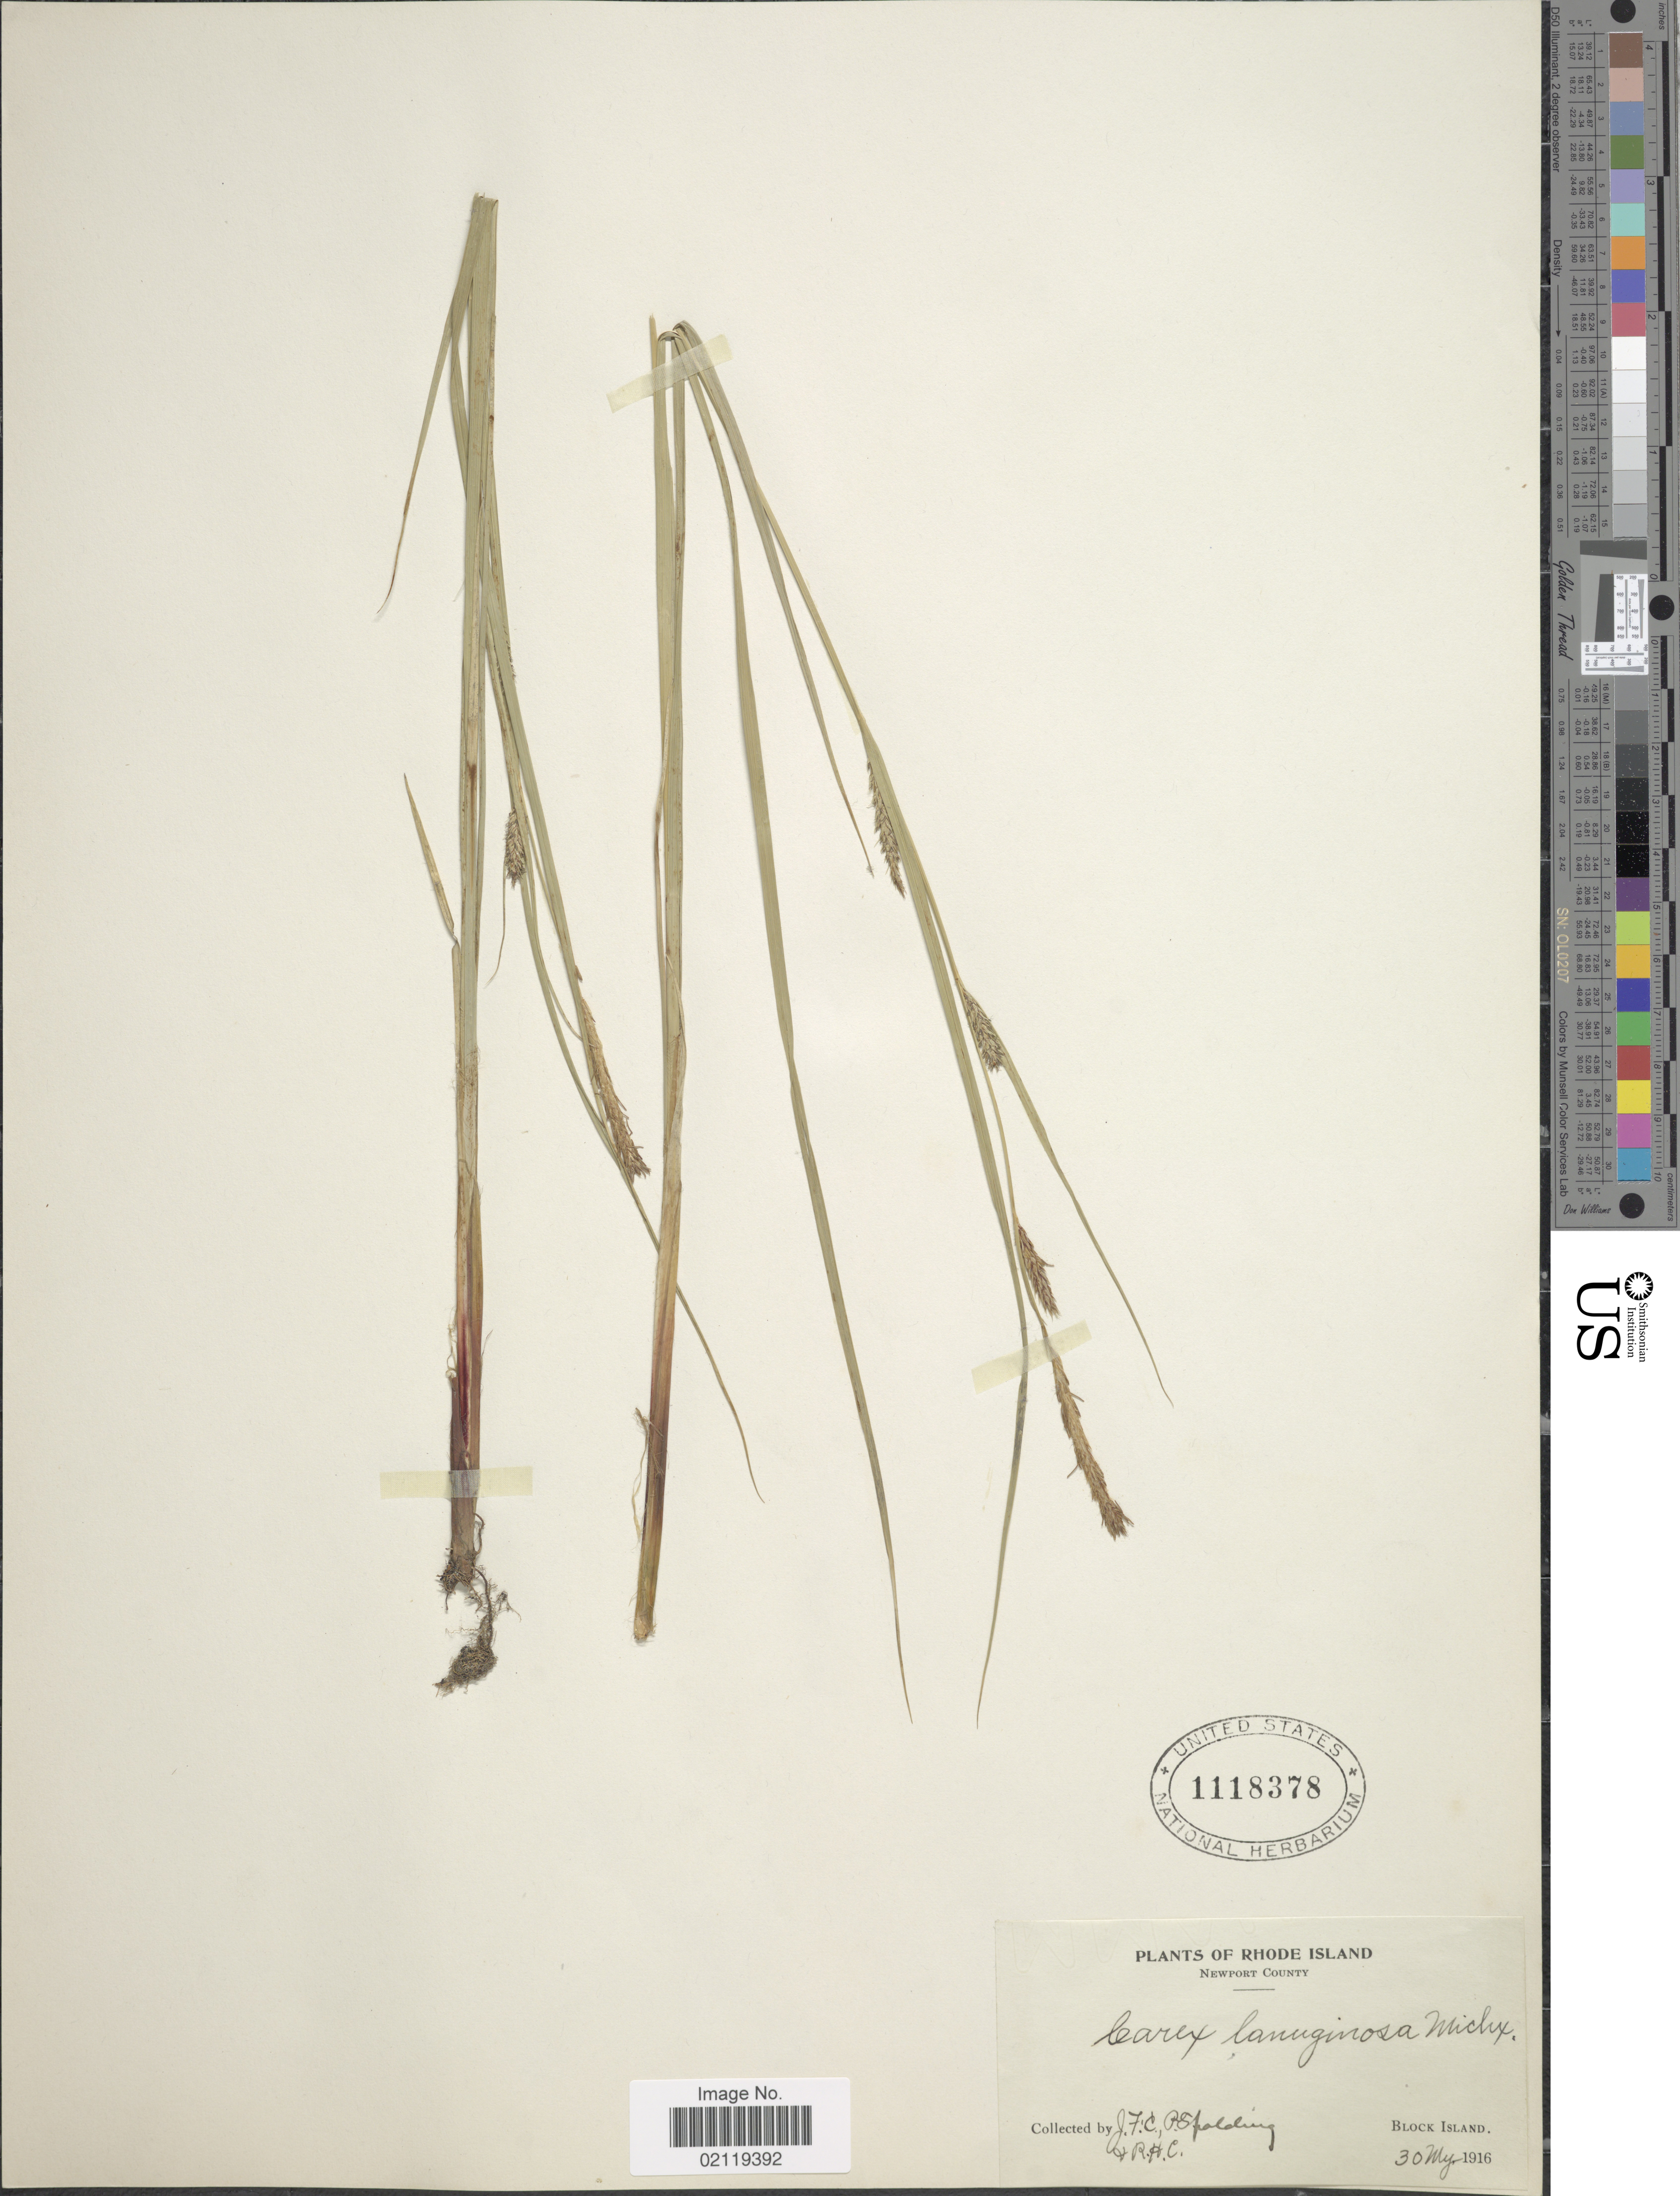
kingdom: Plantae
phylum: Tracheophyta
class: Liliopsida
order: Poales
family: Cyperaceae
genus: Carex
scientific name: Carex pellita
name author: Muhl. ex Willd.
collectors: J. Collins, P. Spalding & R. H. C.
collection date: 1916-05-30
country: United States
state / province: Rhode Island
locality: Newport County. Block Island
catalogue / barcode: US 1118378